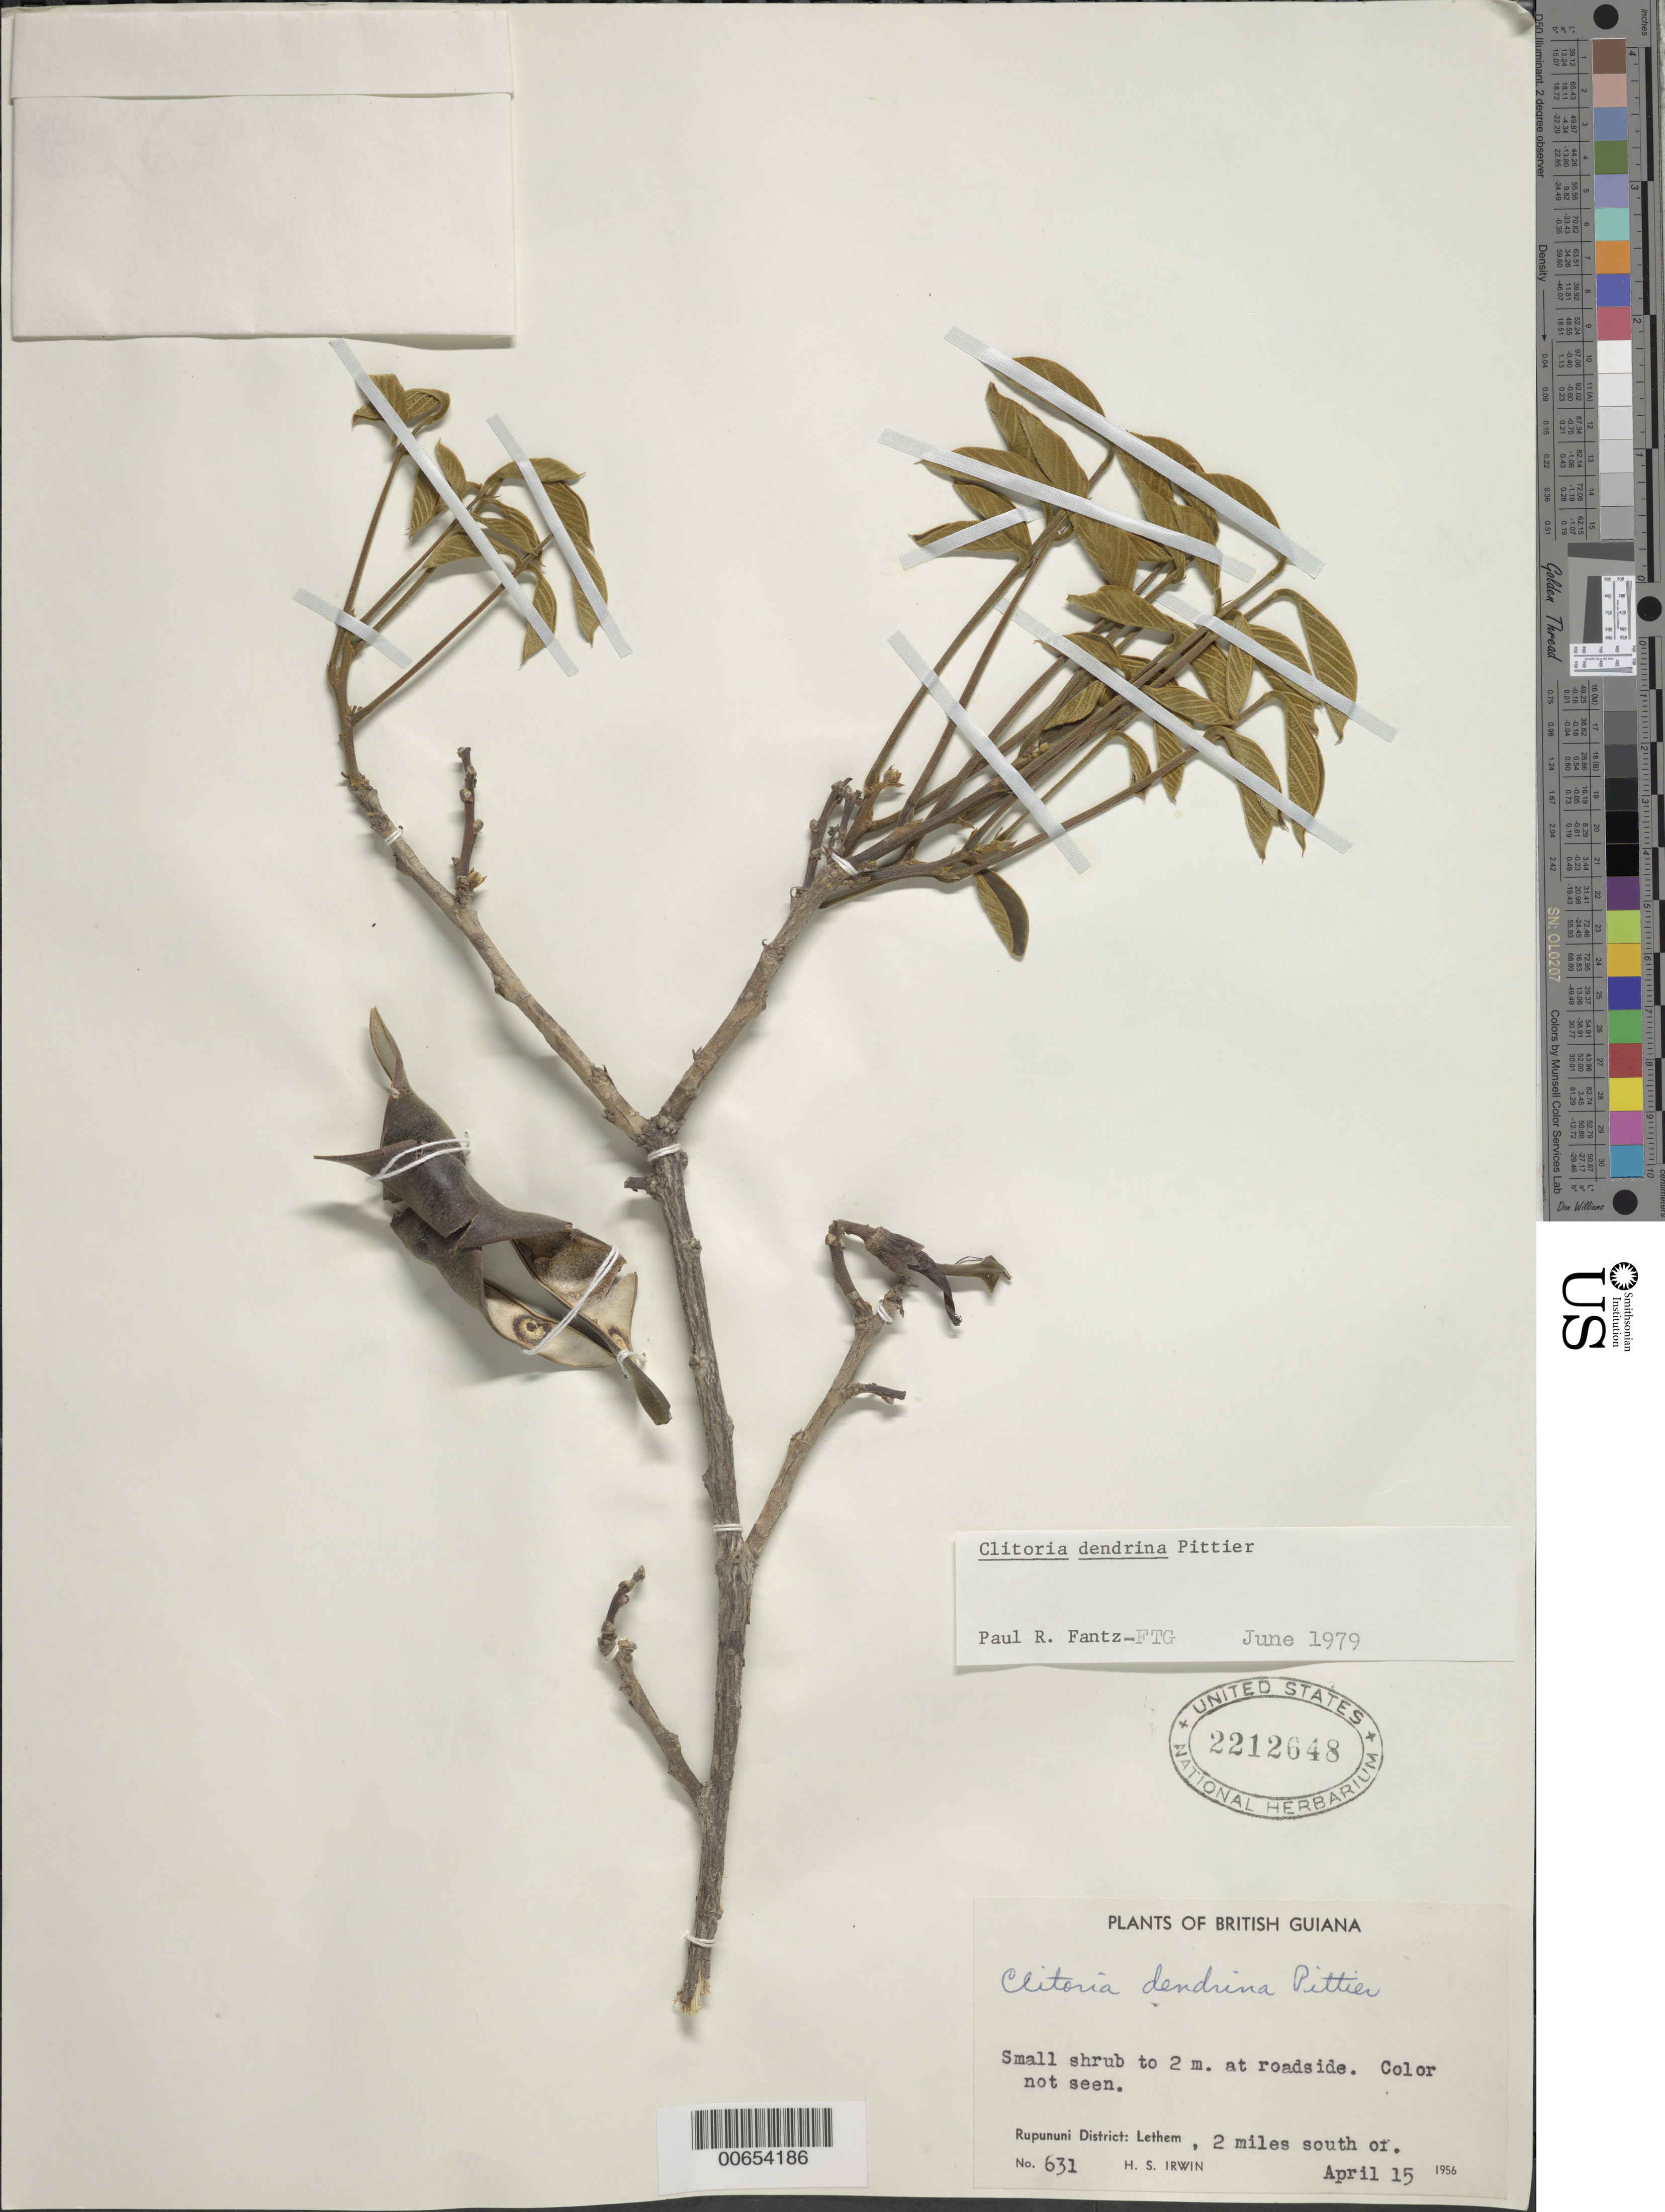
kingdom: Plantae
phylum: Tracheophyta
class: Magnoliopsida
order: Fabales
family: Fabaceae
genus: Clitoria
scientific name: Clitoria dendrina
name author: Pittier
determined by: Fantz, P. R., (FLAS), University of Florida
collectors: H. Irwin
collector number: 631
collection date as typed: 15-Apr-56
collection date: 1956-04-15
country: Guyana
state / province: U. Takutu-U. Essequibo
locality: Rupununi Dist., 2 mi. S of Lethem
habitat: Roadside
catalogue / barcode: US 2212648